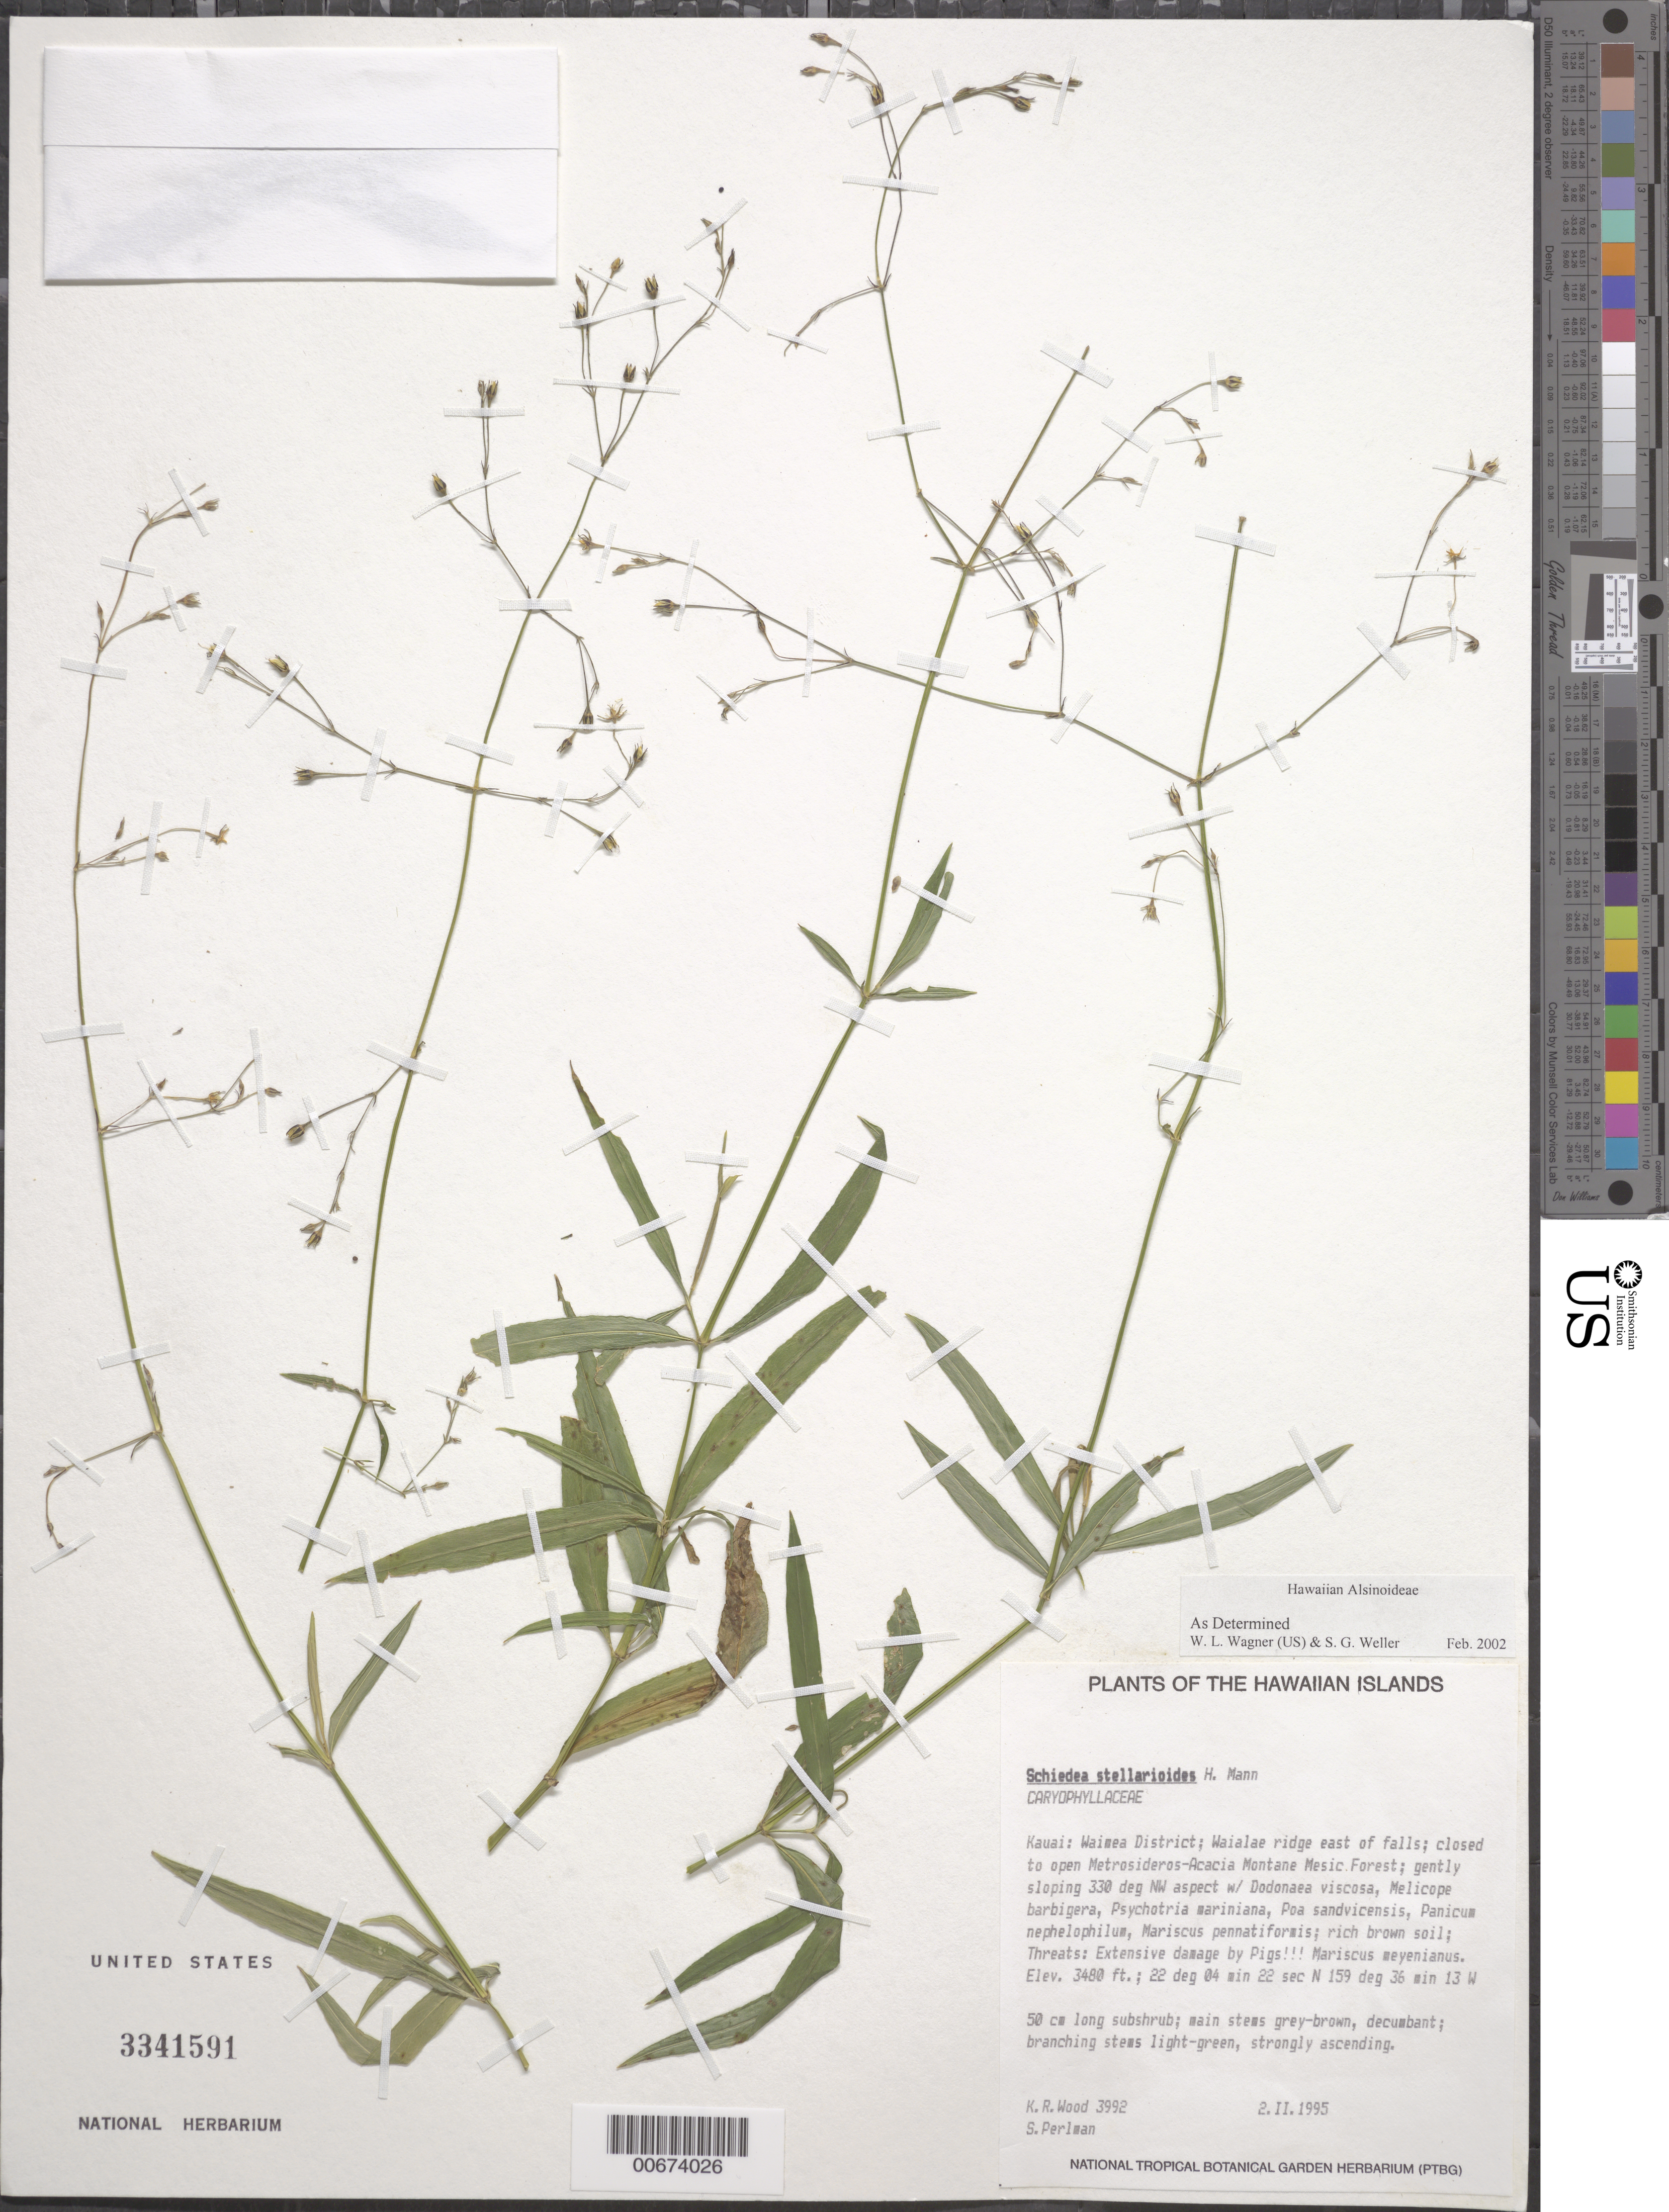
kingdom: Plantae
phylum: Tracheophyta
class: Magnoliopsida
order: Caryophyllales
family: Caryophyllaceae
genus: Schiedea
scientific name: Schiedea stellarioides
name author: H. Mann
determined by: Wagner, W. L.; Weller, Stephen G.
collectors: K. R. Wood & S. P. Perlman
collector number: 3992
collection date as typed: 2 Feb 1995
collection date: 1995-02-02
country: United States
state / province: Hawaii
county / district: Kauai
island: Kaua'i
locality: Waimea District, Waialae ridge E of falls.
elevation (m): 1601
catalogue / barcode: US 3341591